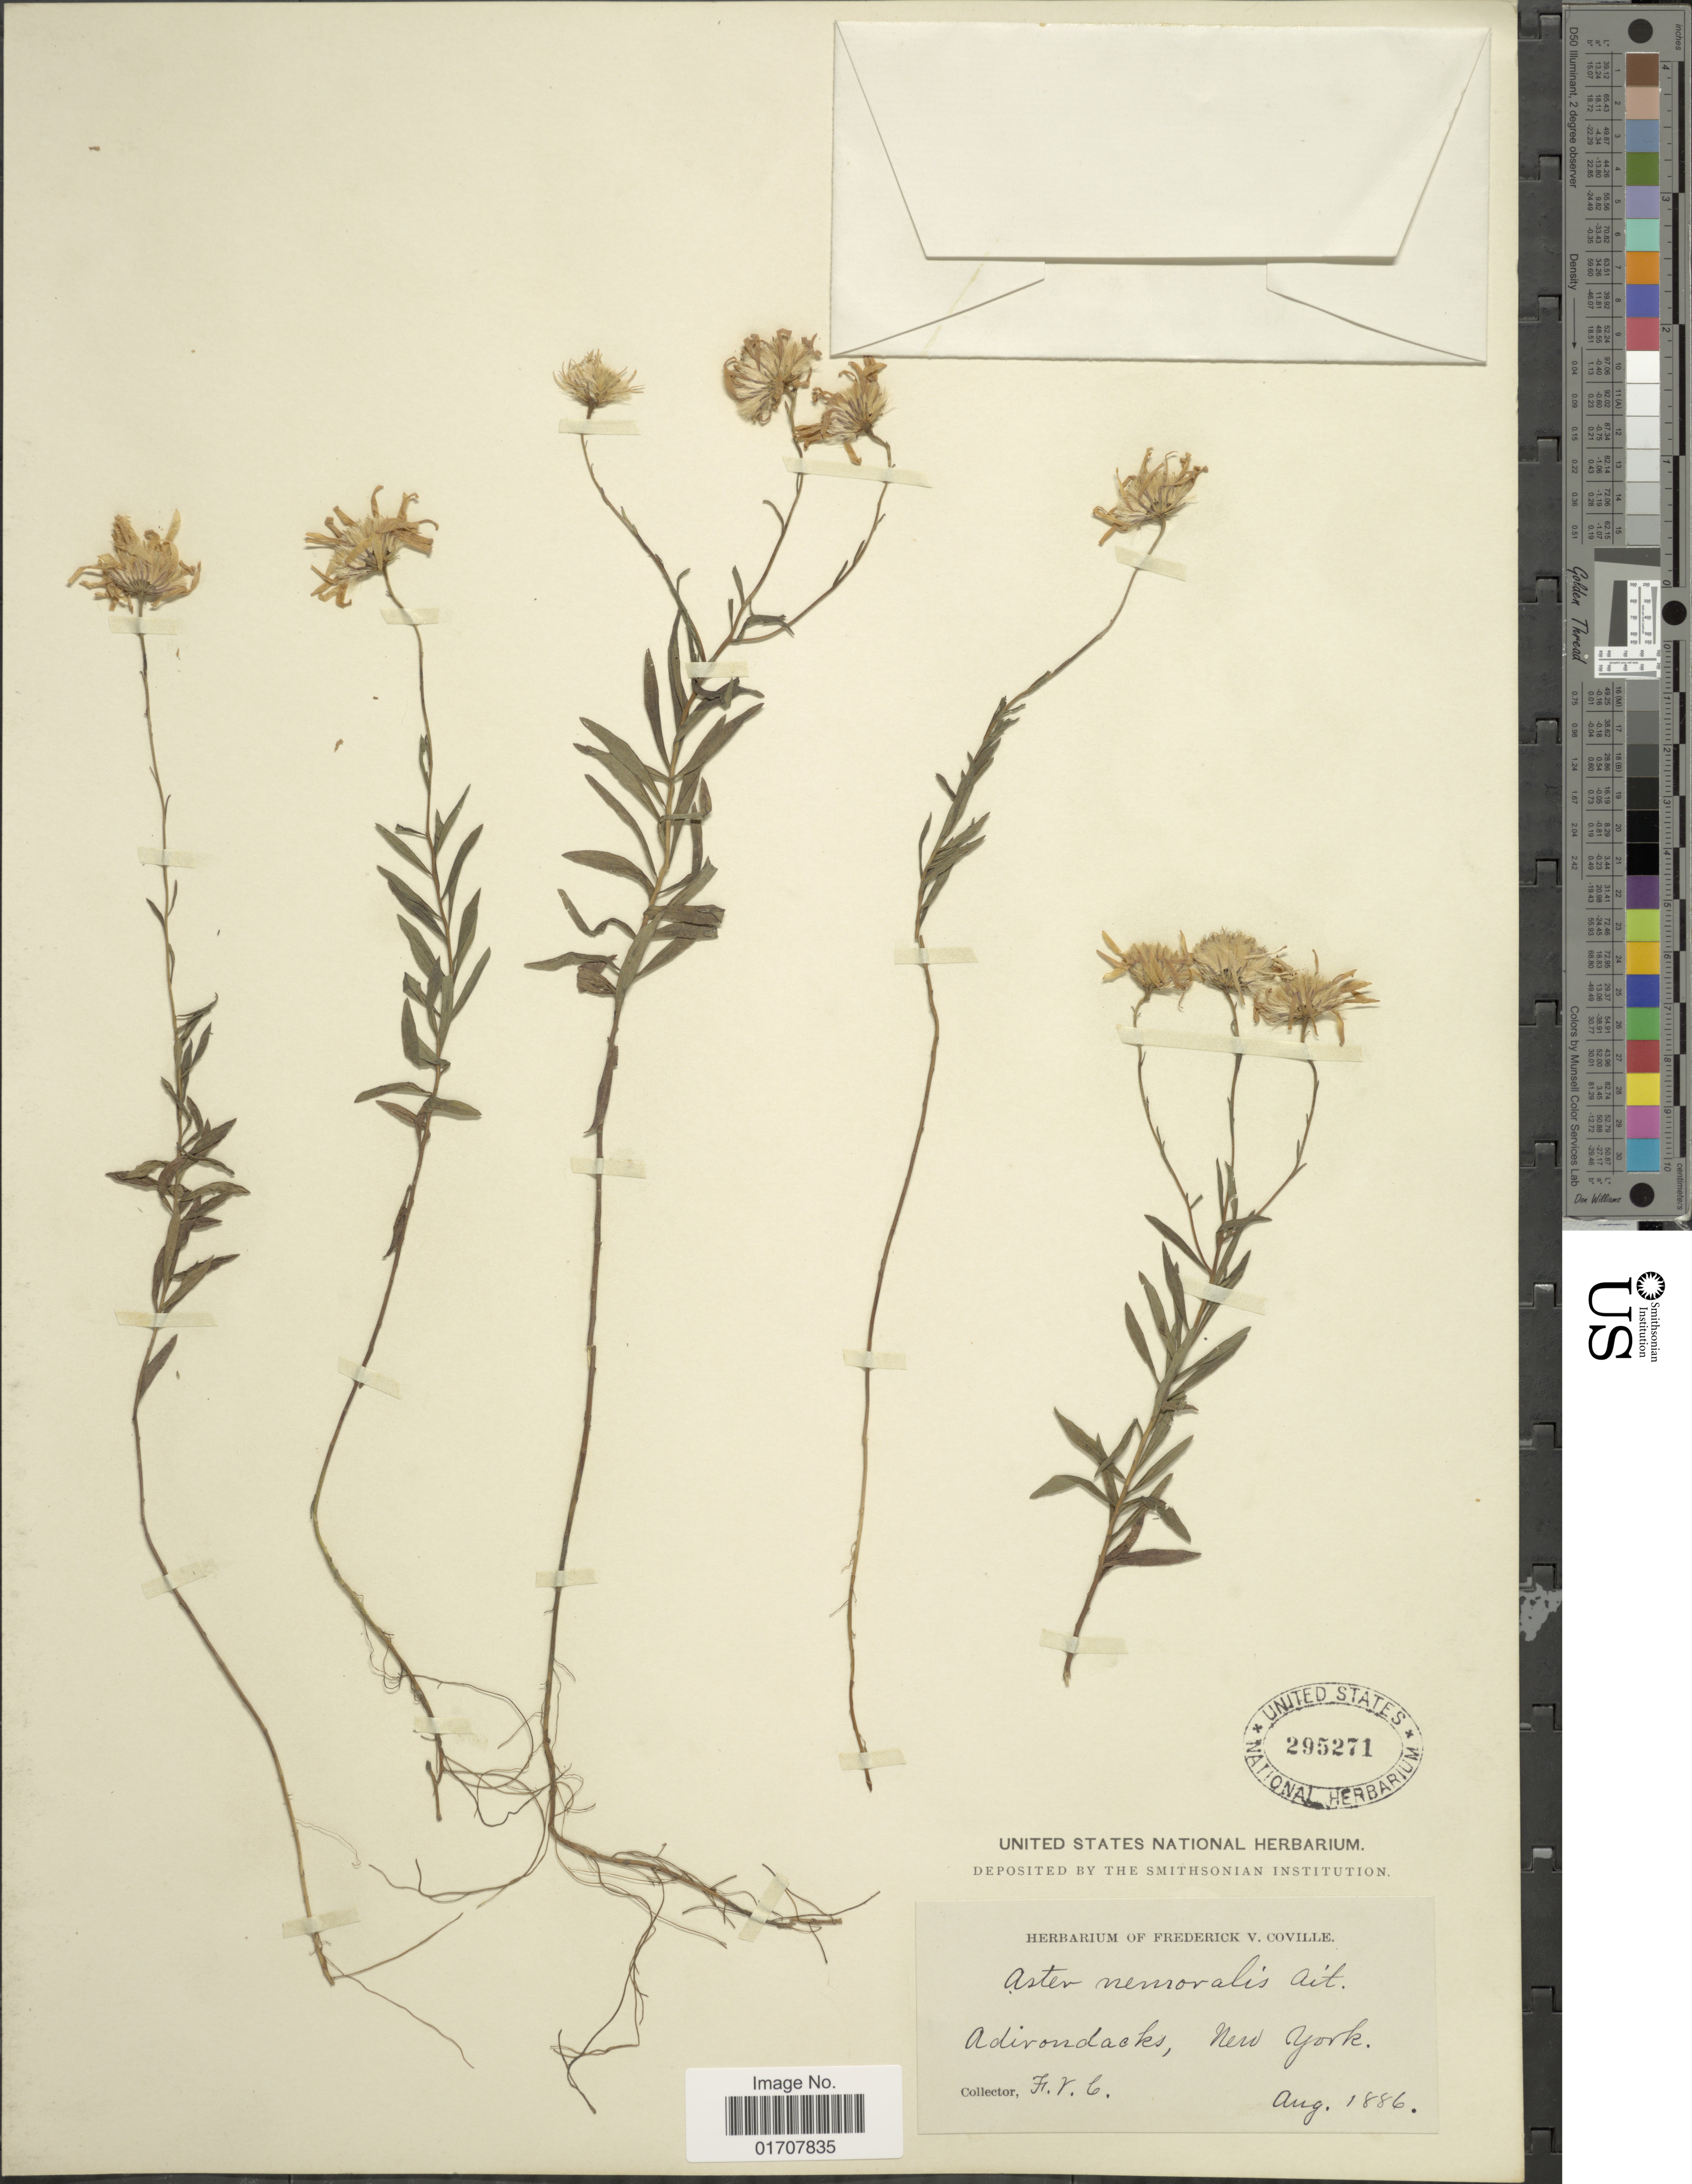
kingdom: Plantae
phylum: Tracheophyta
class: Magnoliopsida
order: Asterales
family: Asteraceae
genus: Oclemena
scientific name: Oclemena nemoralis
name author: (Aiton) Greene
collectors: F. V. Coville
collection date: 1886-08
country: United States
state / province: New York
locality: Adirondacks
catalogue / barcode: US 295271